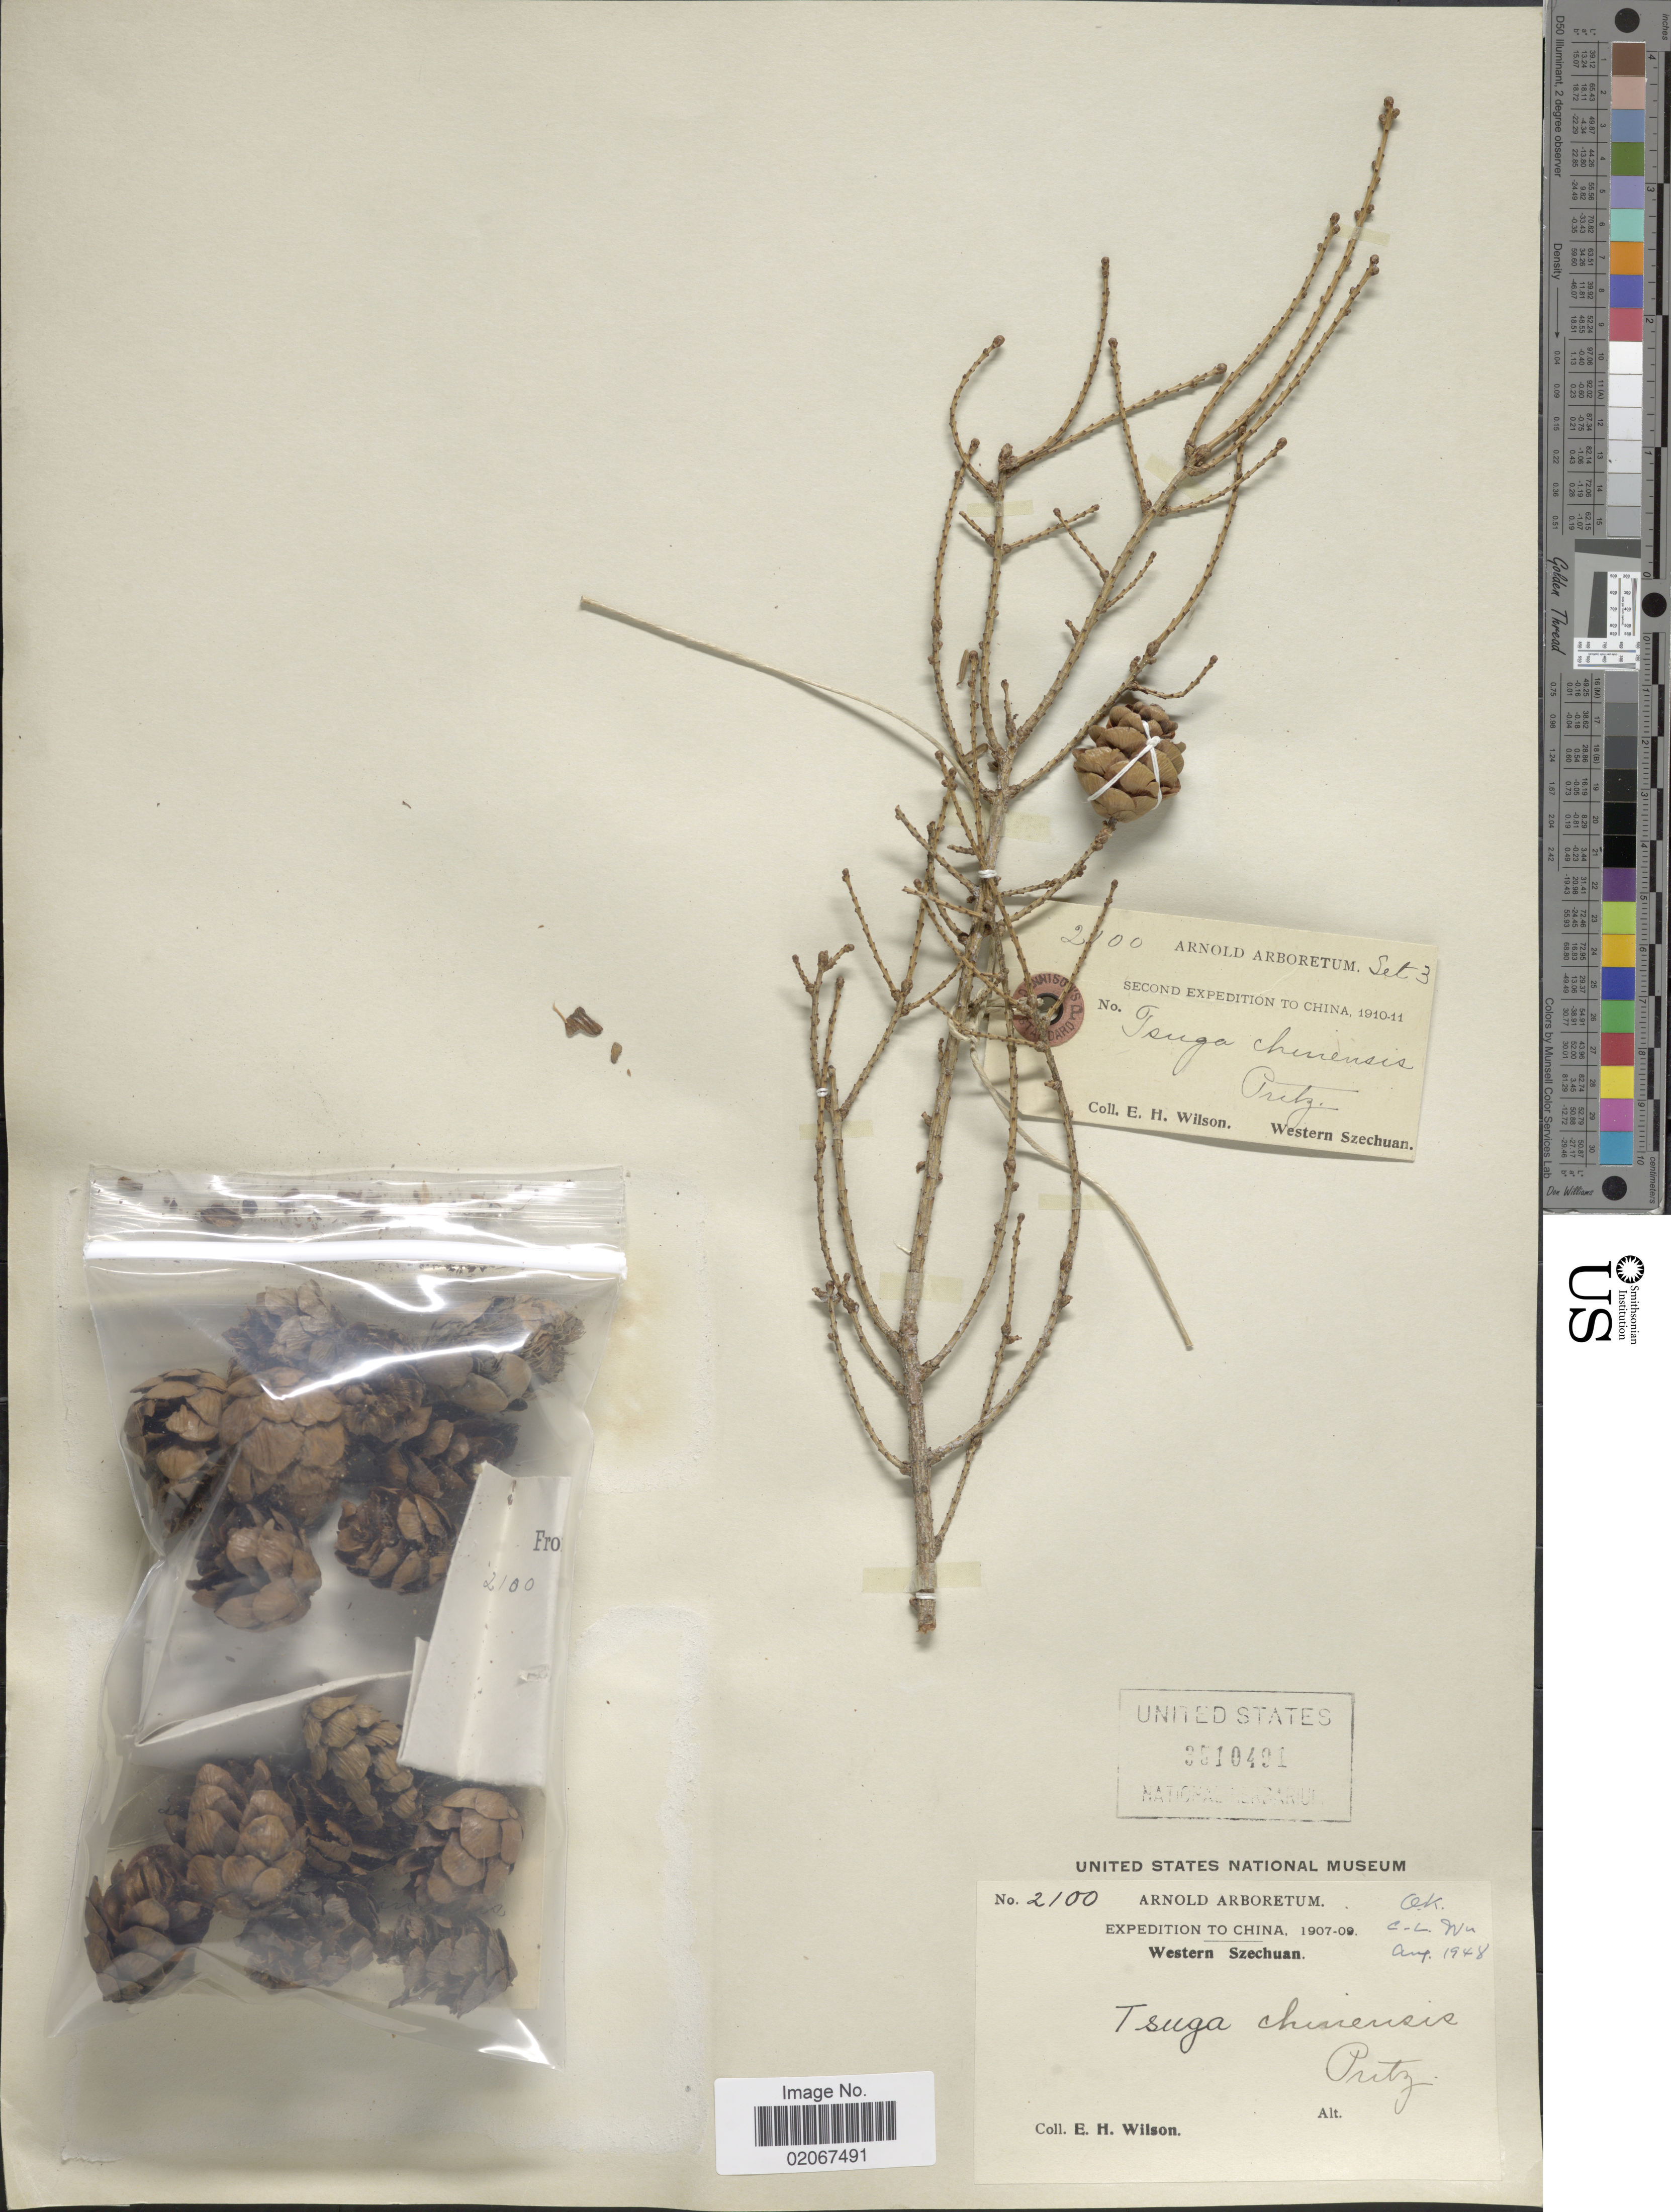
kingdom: Plantae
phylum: Tracheophyta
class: Pinopsida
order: Pinales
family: Pinaceae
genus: Tsuga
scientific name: Tsuga chinensis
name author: (Franch.) Pritz.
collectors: E. Wilson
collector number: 2100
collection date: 1907/1909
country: China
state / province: Sichuan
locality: Western Szechuan China.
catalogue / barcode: US 3510491